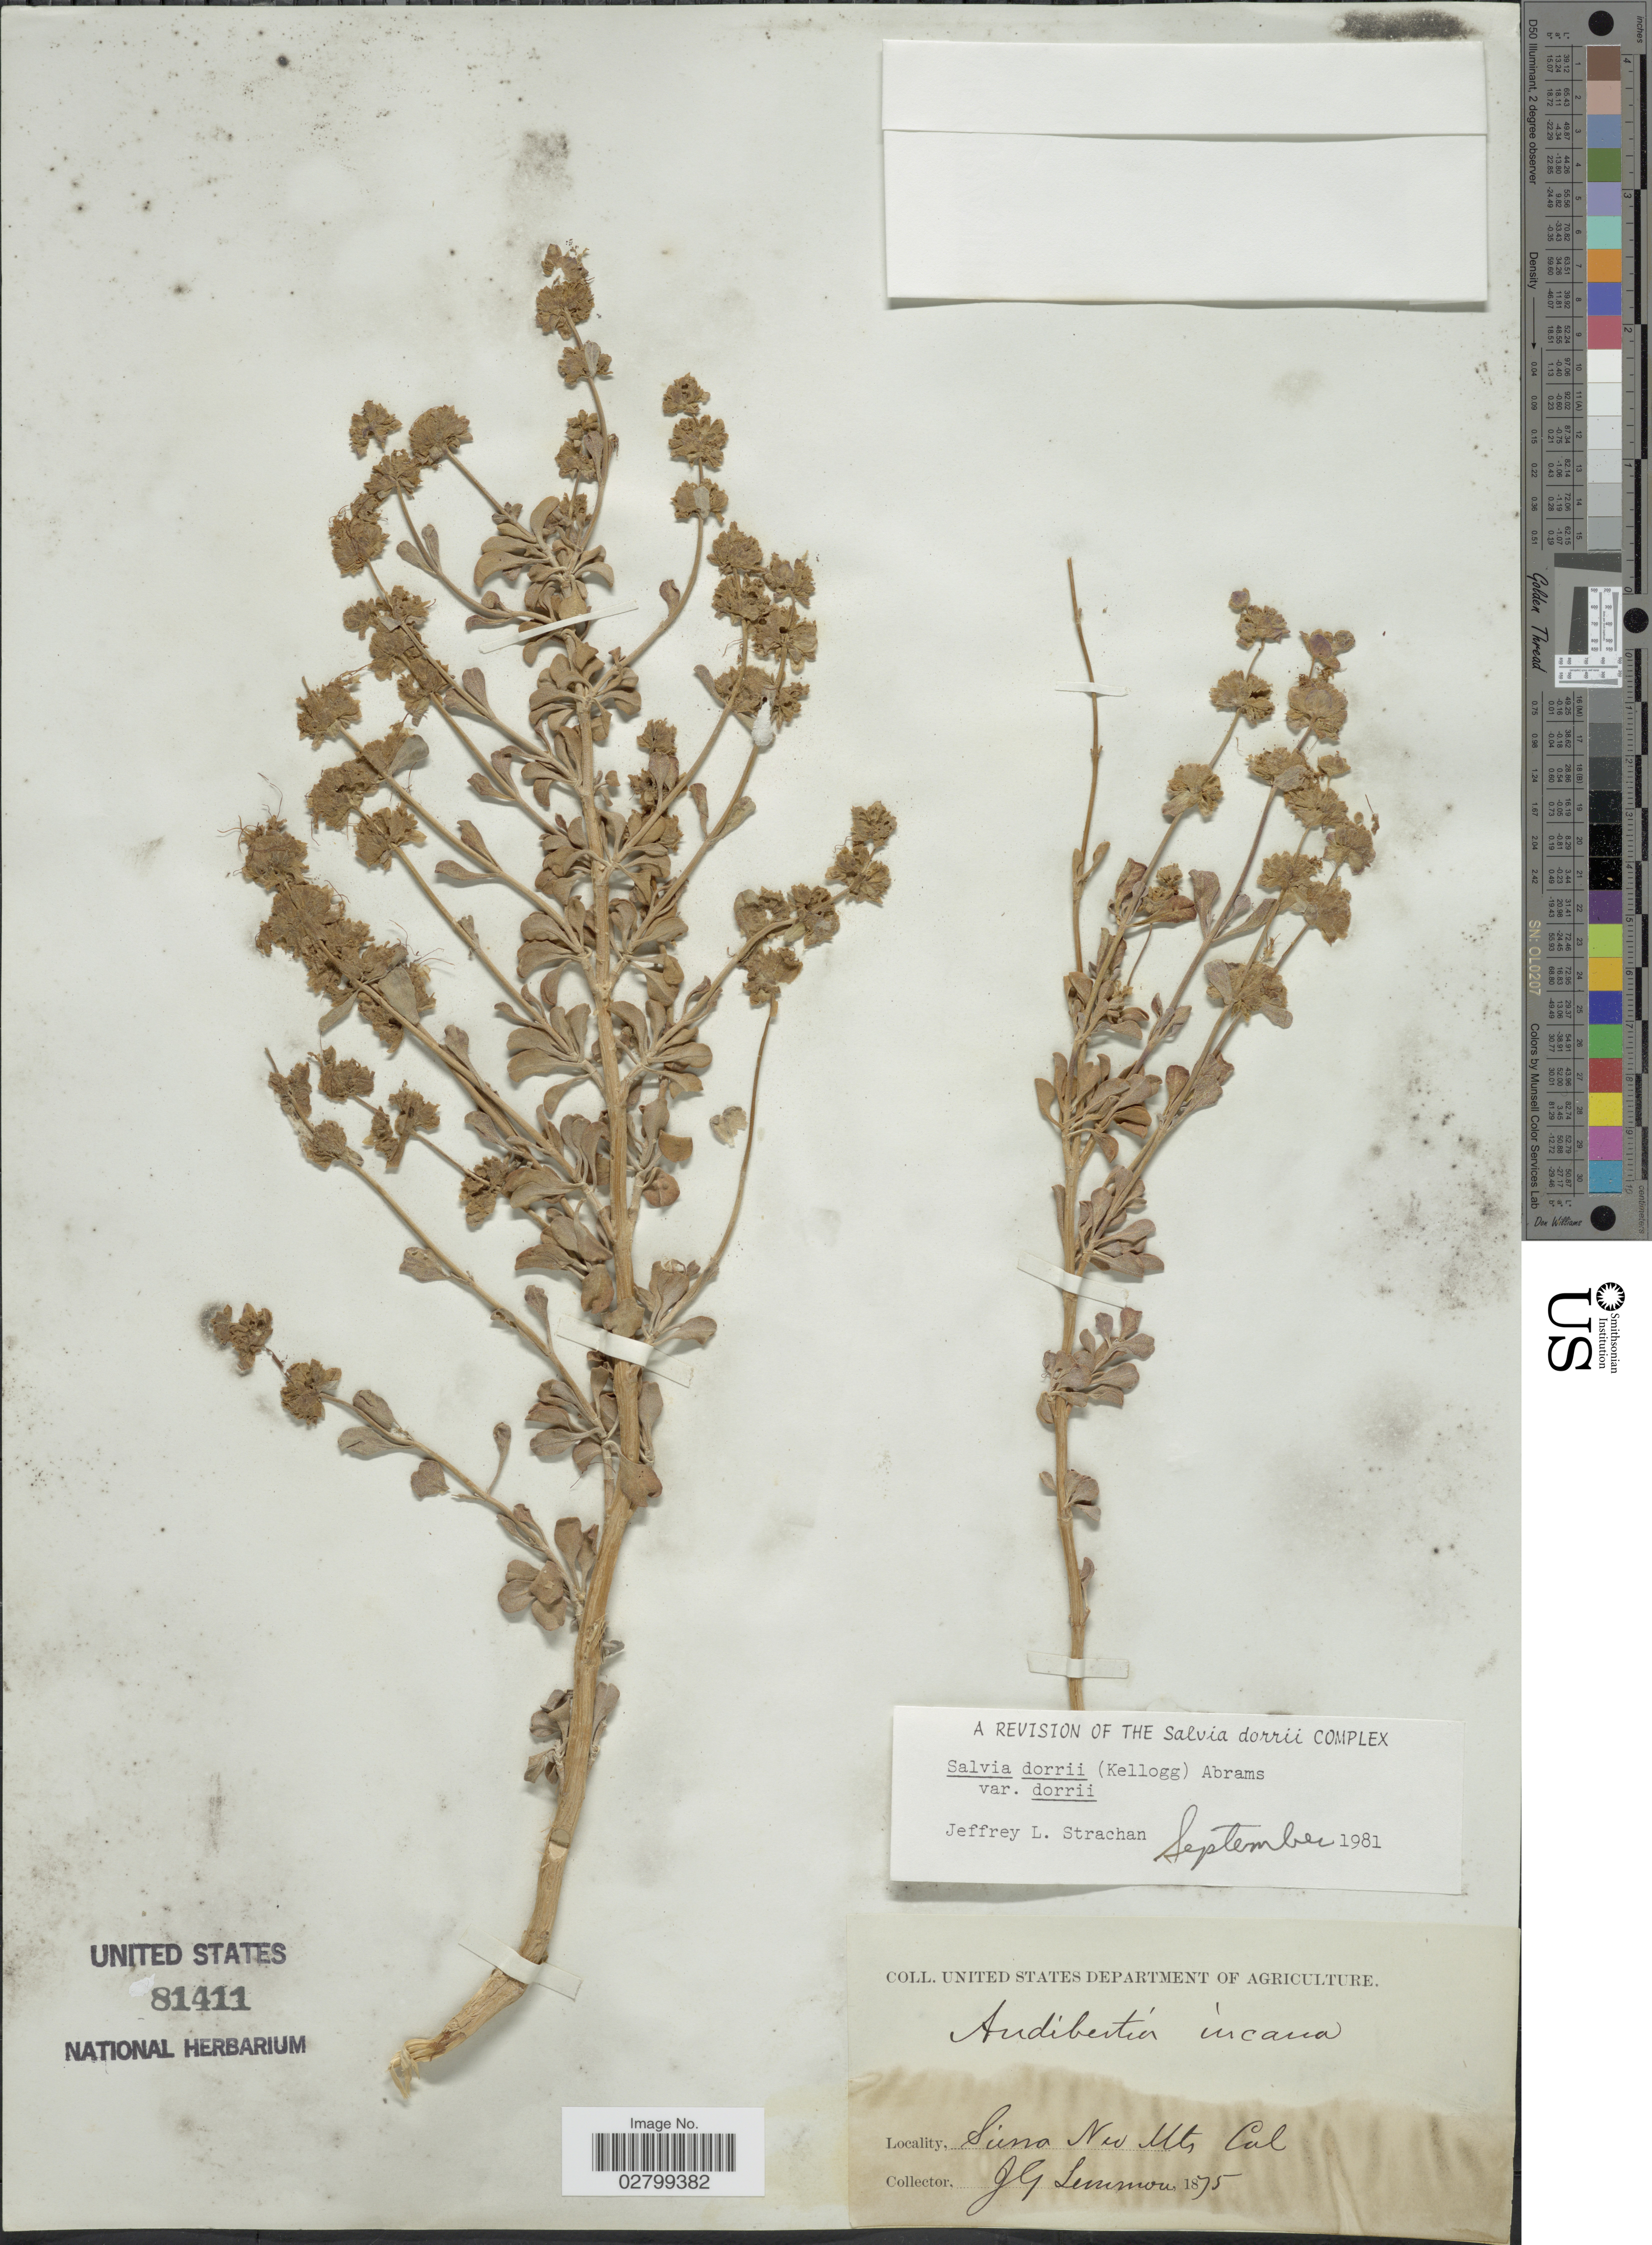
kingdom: Plantae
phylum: Tracheophyta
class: Magnoliopsida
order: Lamiales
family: Lamiaceae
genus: Salvia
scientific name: Salvia dorrii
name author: (Kellogg) Abrams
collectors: J. Lemmon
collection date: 1875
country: United States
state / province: California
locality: Sierra Nev Mts.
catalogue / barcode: US 81411